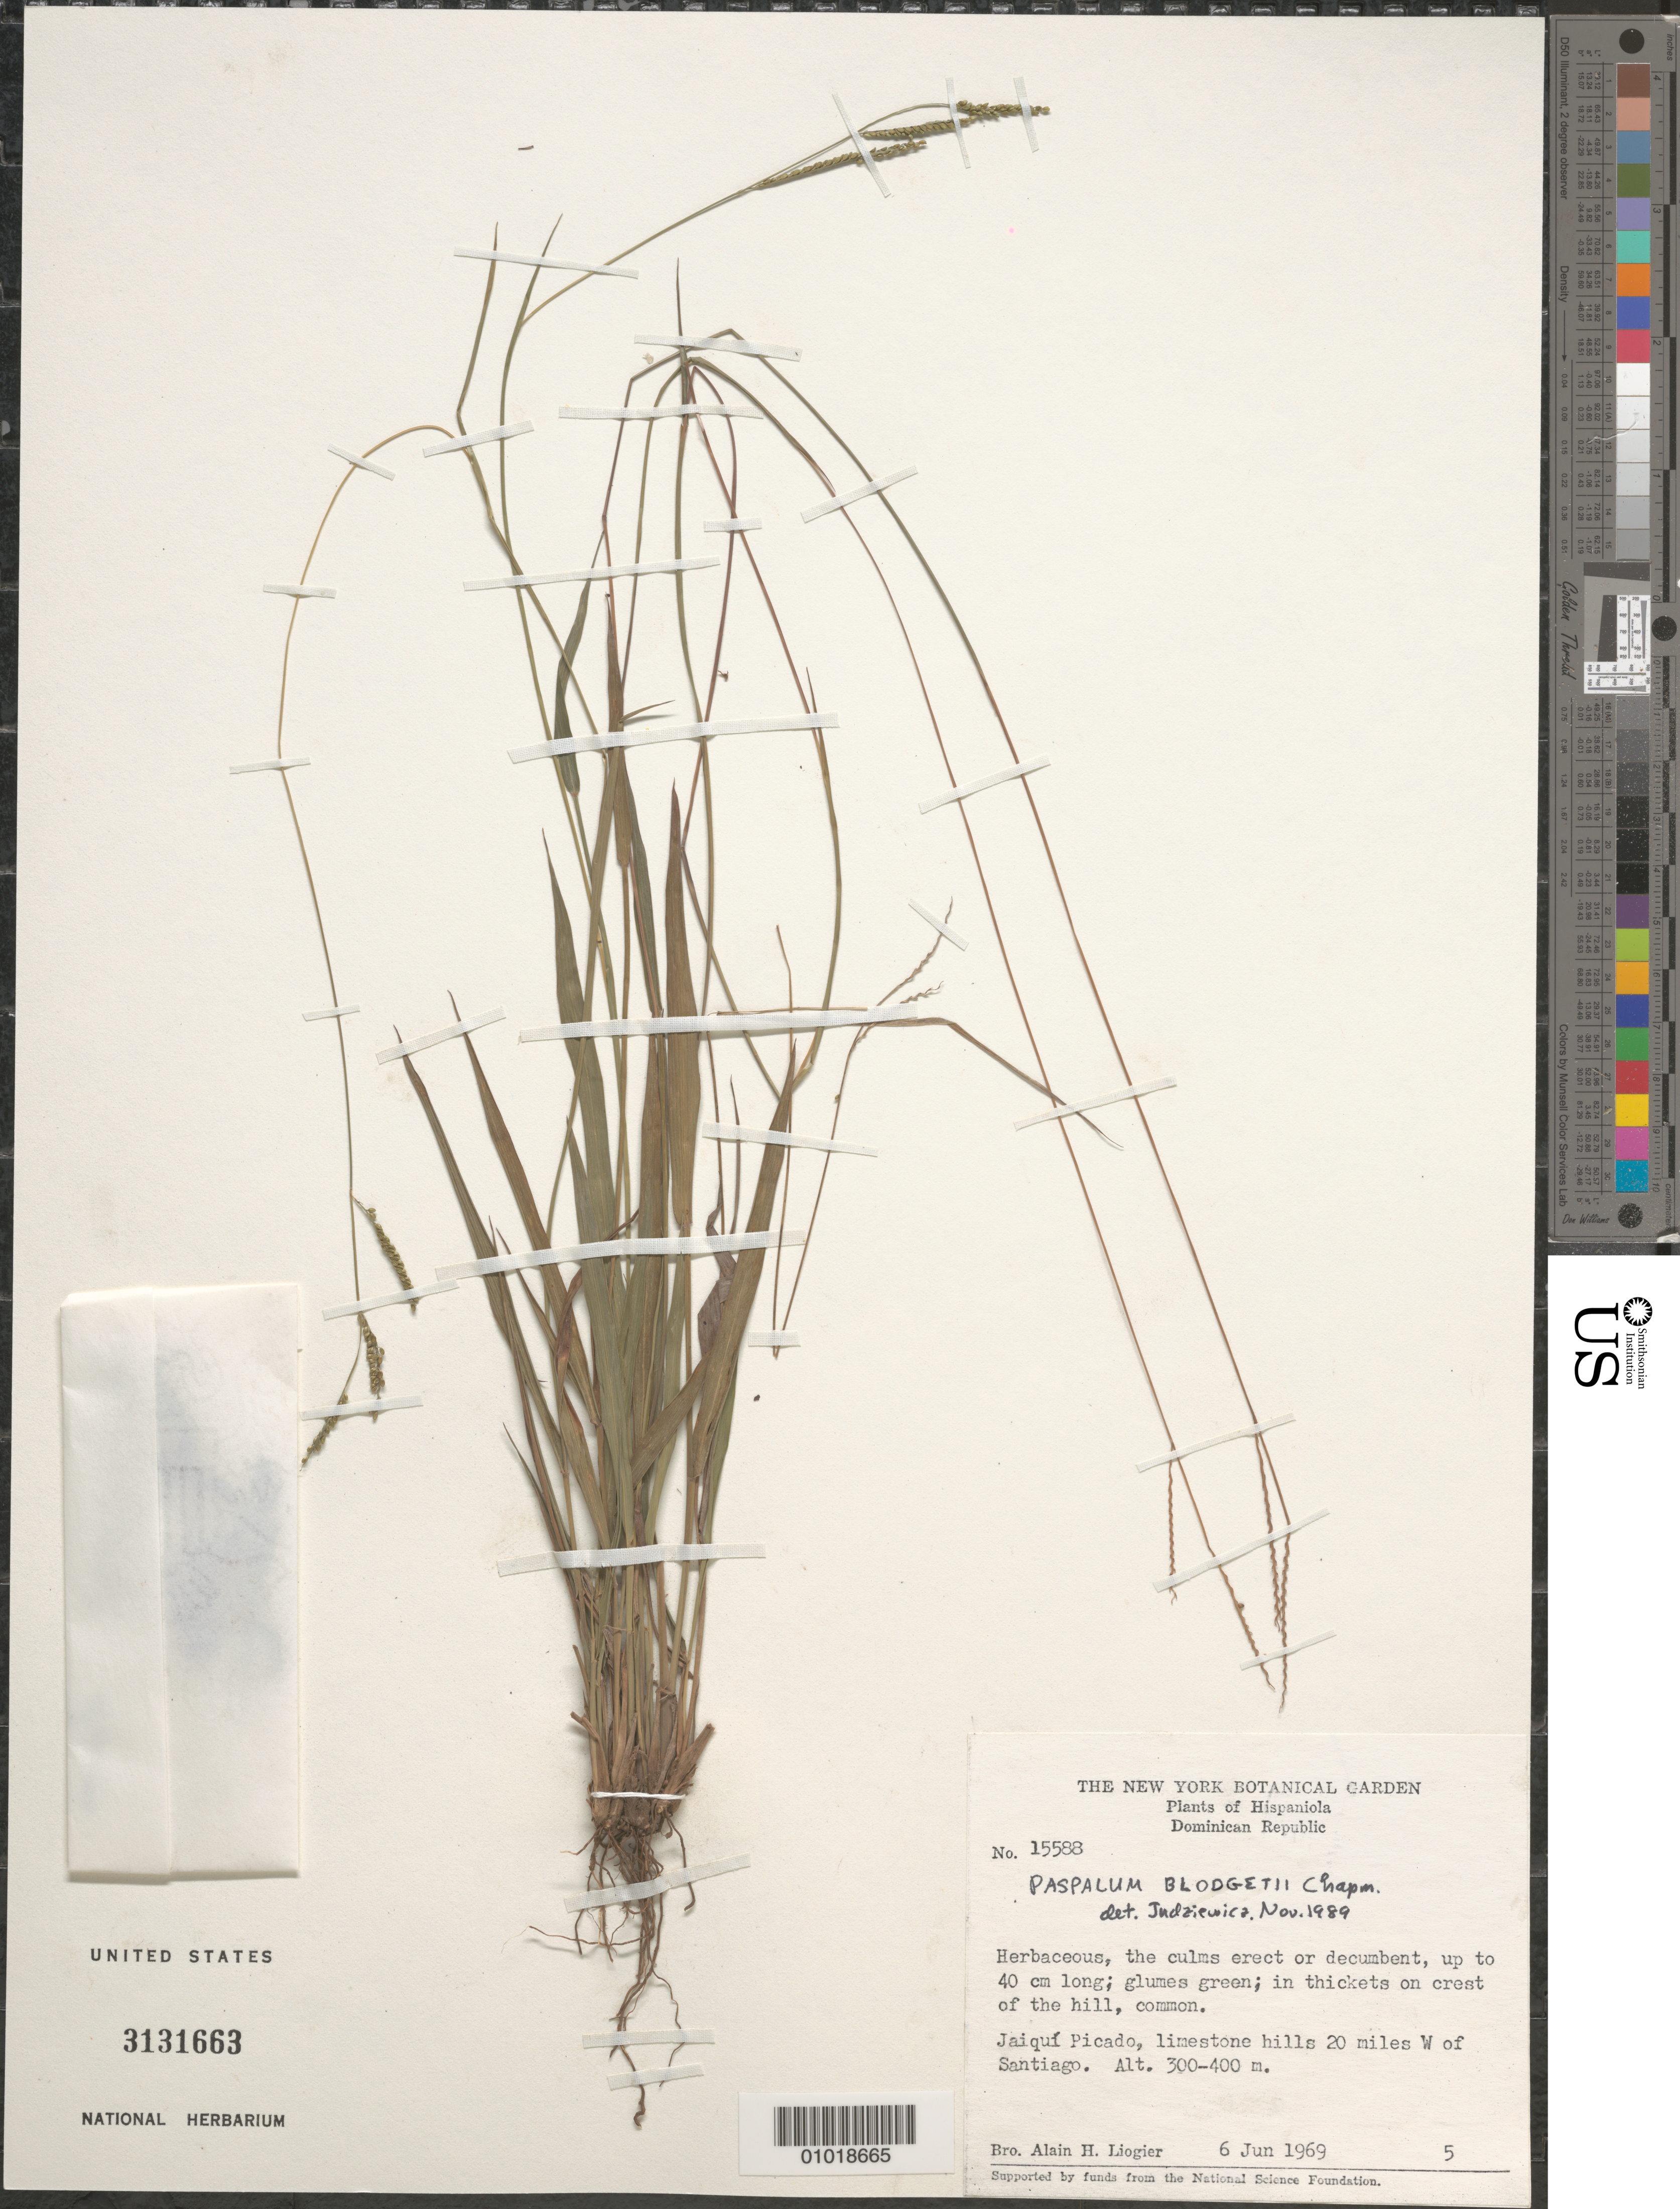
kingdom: Plantae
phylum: Tracheophyta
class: Liliopsida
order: Poales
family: Poaceae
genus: Paspalum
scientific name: Paspalum blodgettii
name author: Chapm.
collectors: A. H. Liogier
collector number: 15588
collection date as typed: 06 Jun 1969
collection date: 1969-06-06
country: Dominican Republic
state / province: Santiago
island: Hispaniola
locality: Jaiqui Picado, limestone hills 20 m W of Santiago.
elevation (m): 300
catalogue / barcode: US 3131663